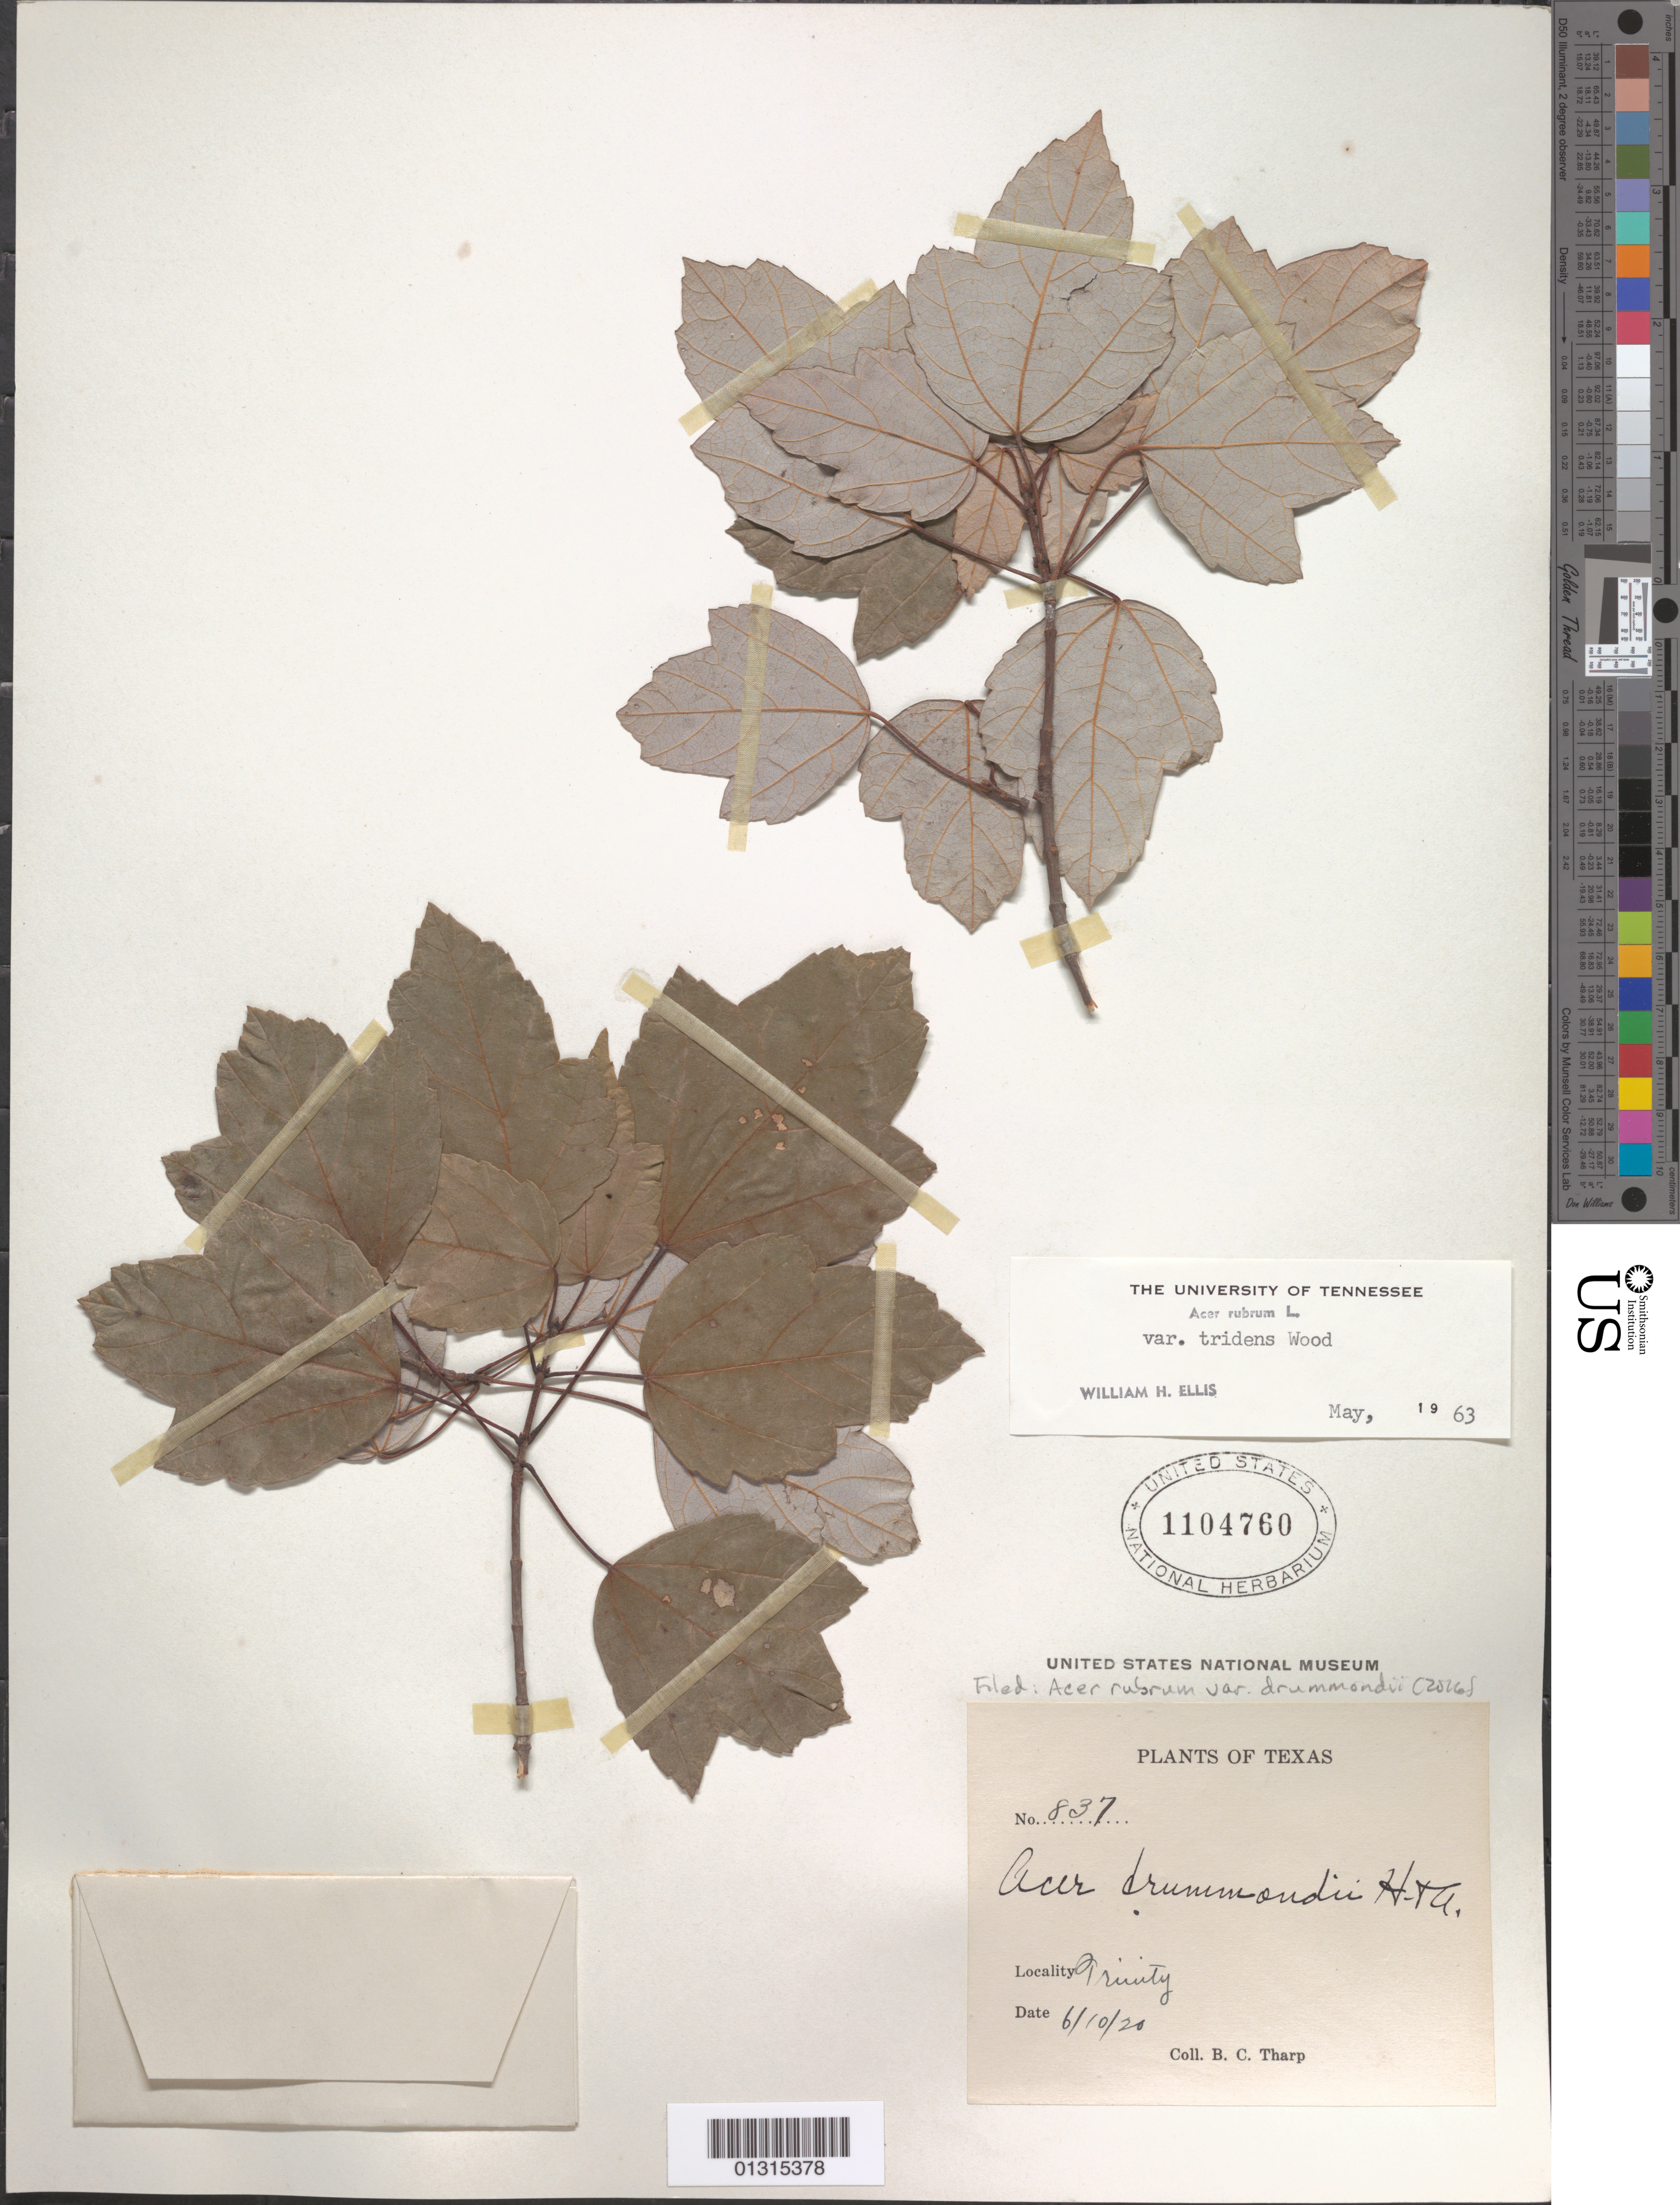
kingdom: Plantae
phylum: Tracheophyta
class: Magnoliopsida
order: Sapindales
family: Sapindaceae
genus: Acer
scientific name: Acer rubrum var. drummondi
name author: (Hook. & Arn. ex Nutt.) Sarg.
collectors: B. C. Tharp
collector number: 837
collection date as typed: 6/10/20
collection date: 1920-06-10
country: United States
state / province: Texas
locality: Trinity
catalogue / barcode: US 1104760